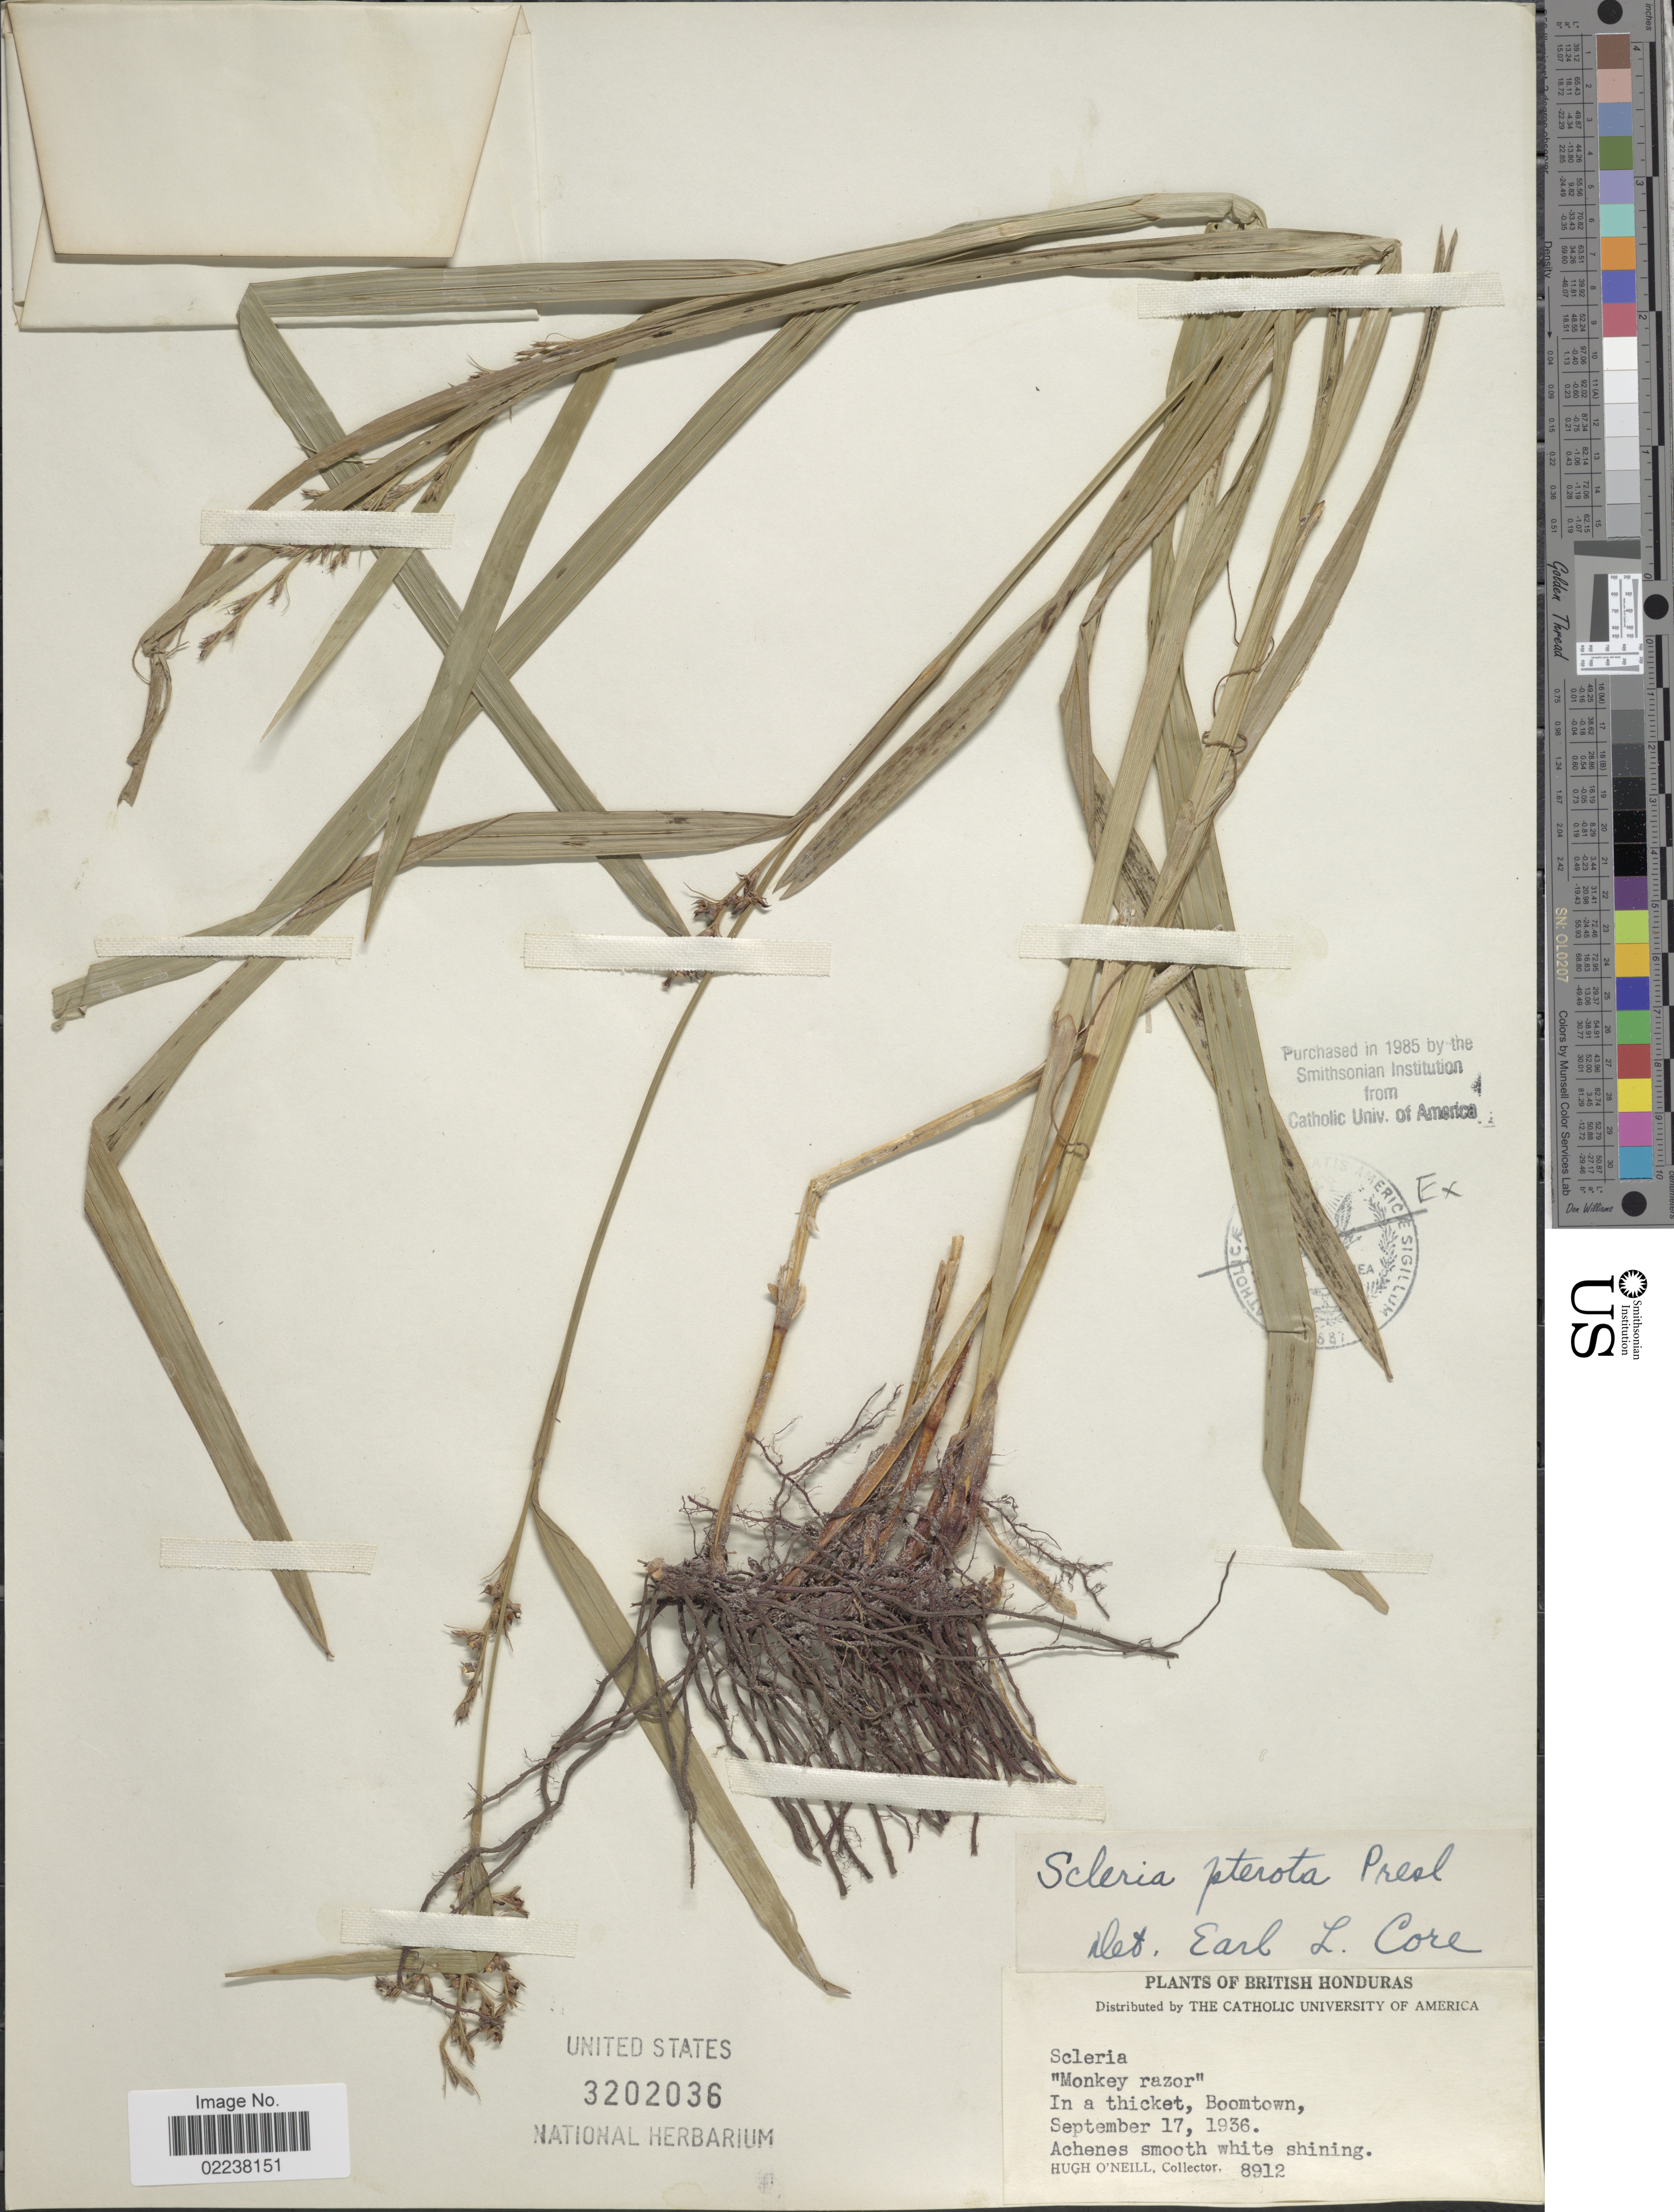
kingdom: Plantae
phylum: Tracheophyta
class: Liliopsida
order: Poales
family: Cyperaceae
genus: Scleria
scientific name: Scleria gaertneri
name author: Raddi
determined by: Strong, Mark T., (BOT), Smithsonian Institution - National Museum of Natural History (UNITED STATES)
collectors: H. O'Neill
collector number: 8912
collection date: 1936-09-17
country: Belize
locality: British Honduras, Boomtown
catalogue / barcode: US 3202036